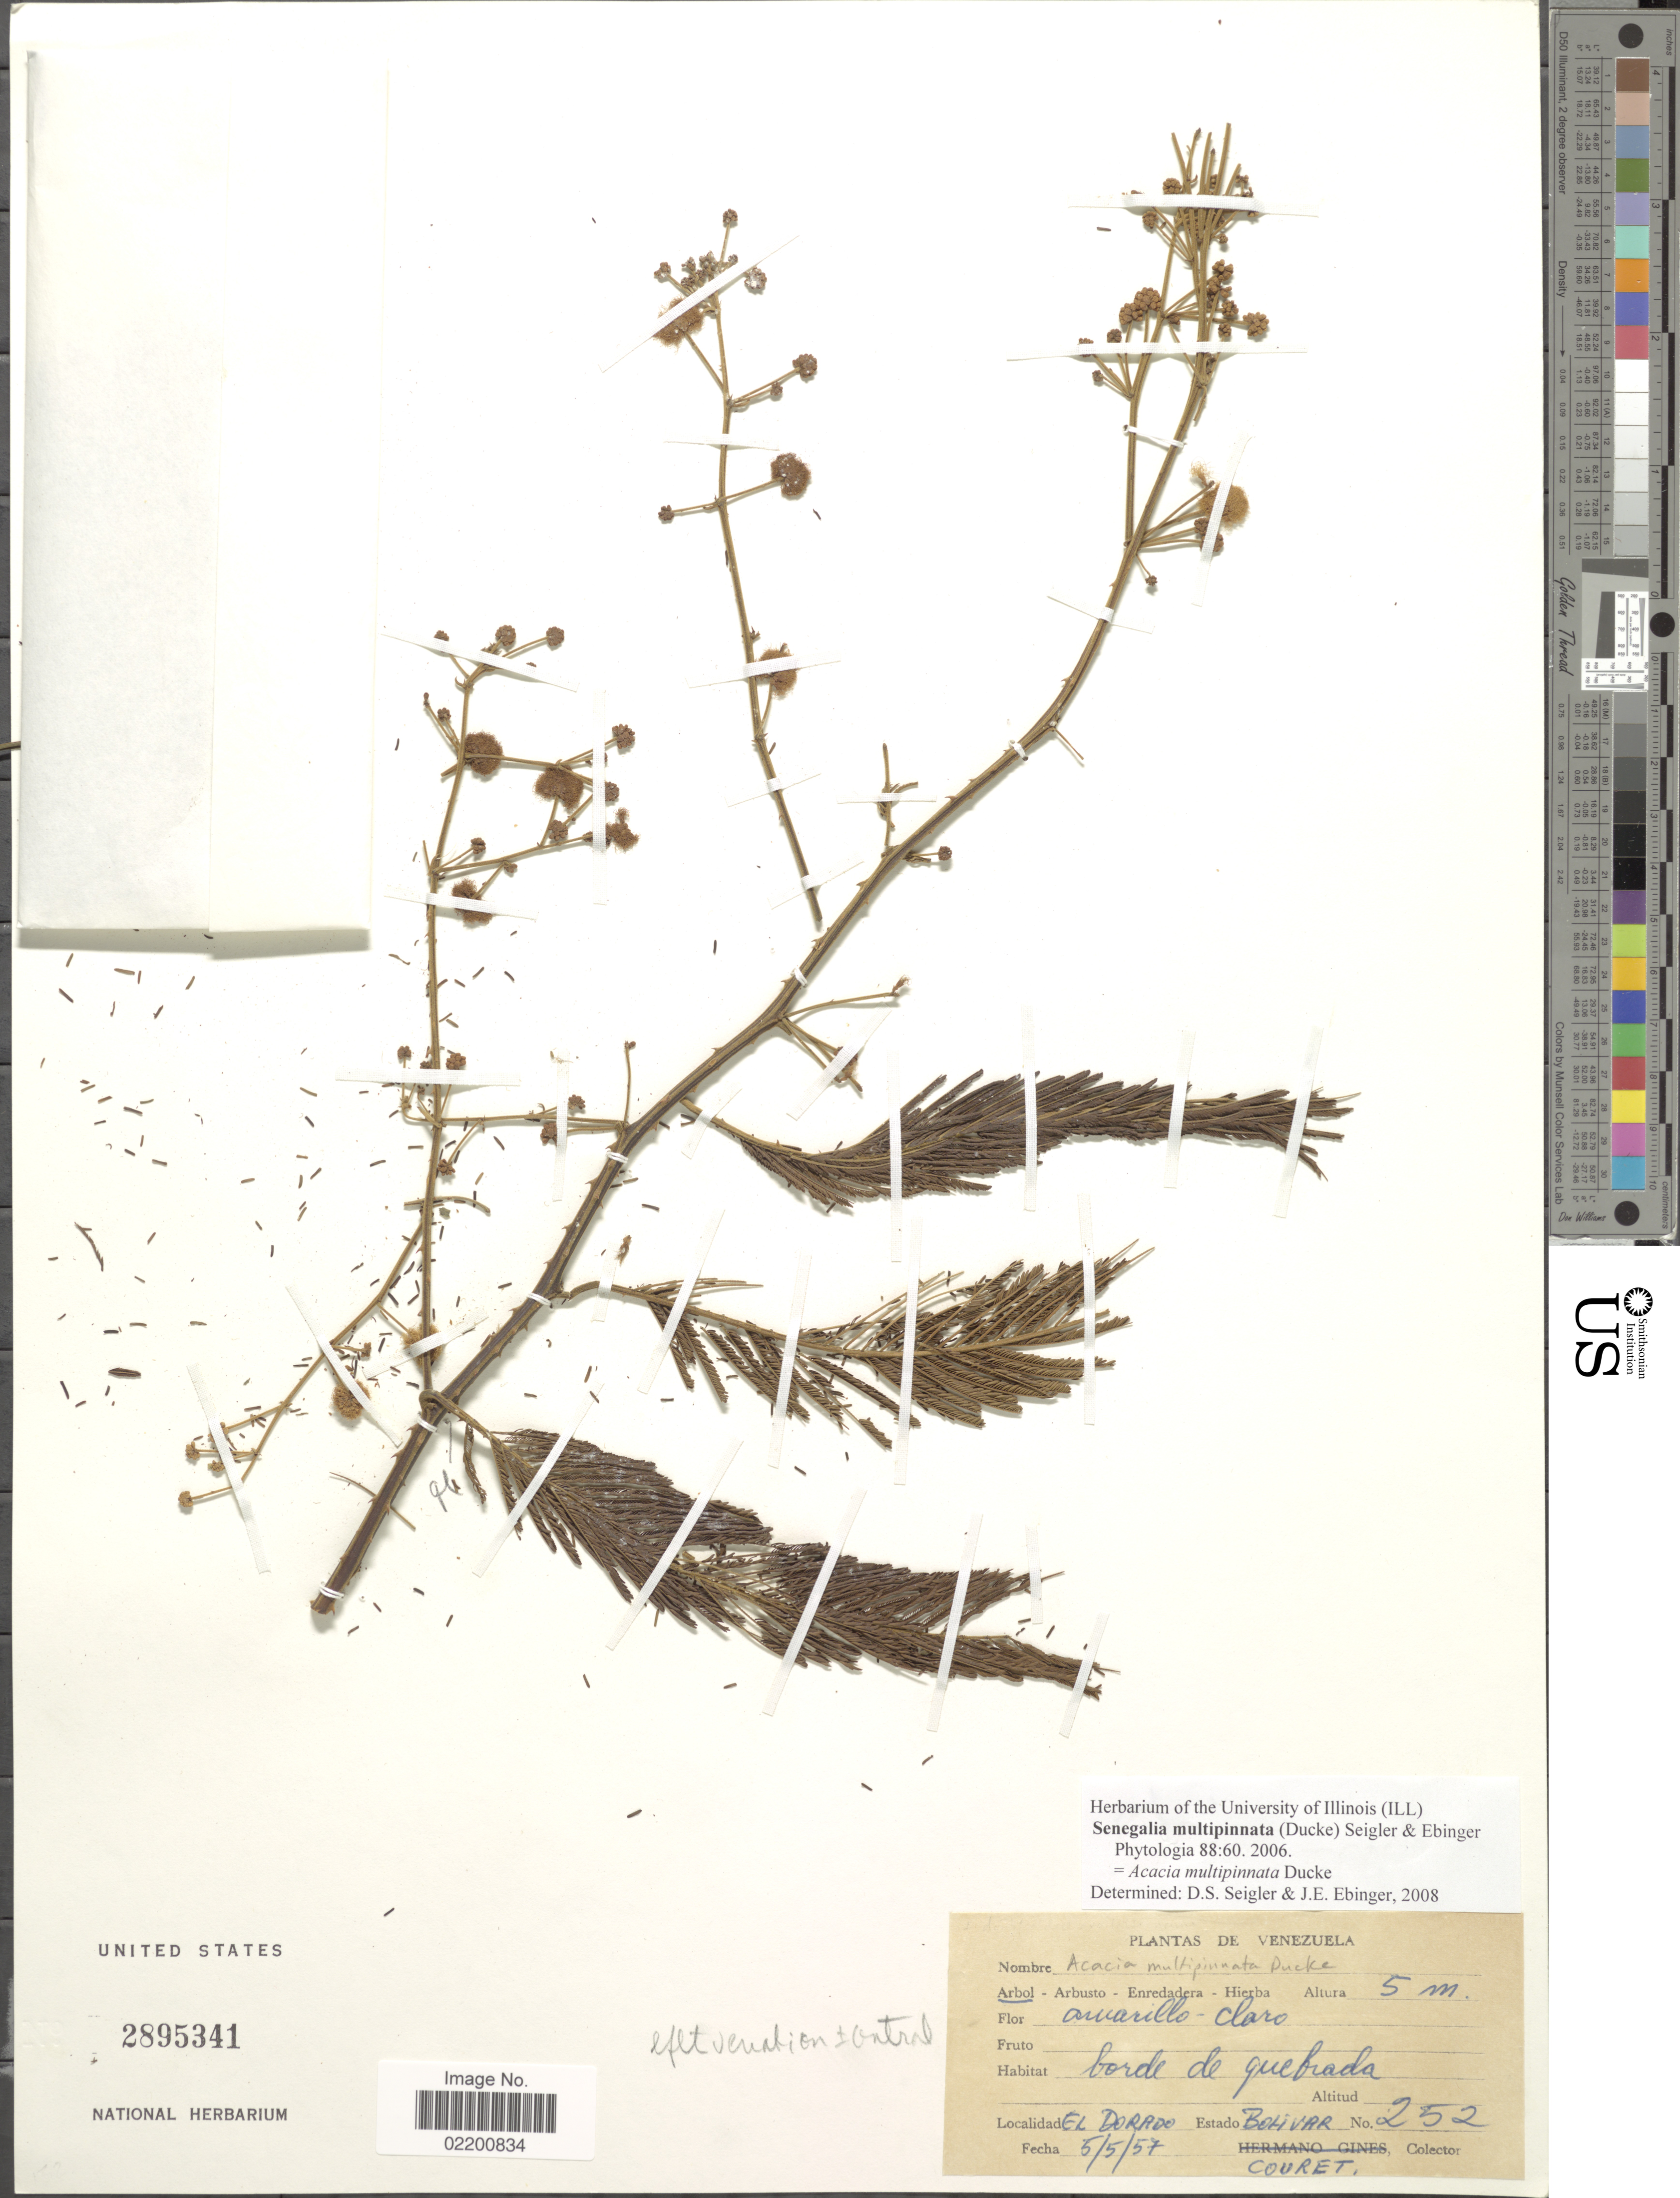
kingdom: Plantae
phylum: Tracheophyta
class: Magnoliopsida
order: Fabales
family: Fabaceae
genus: Senegalia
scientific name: Senegalia multipinnata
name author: (Ducke) Seigler & Ebinger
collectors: -. Couret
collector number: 252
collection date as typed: Transcribed d/m/y: 5/5/57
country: Venezuela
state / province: Bolivar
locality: El Dorado.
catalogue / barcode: US 2895341